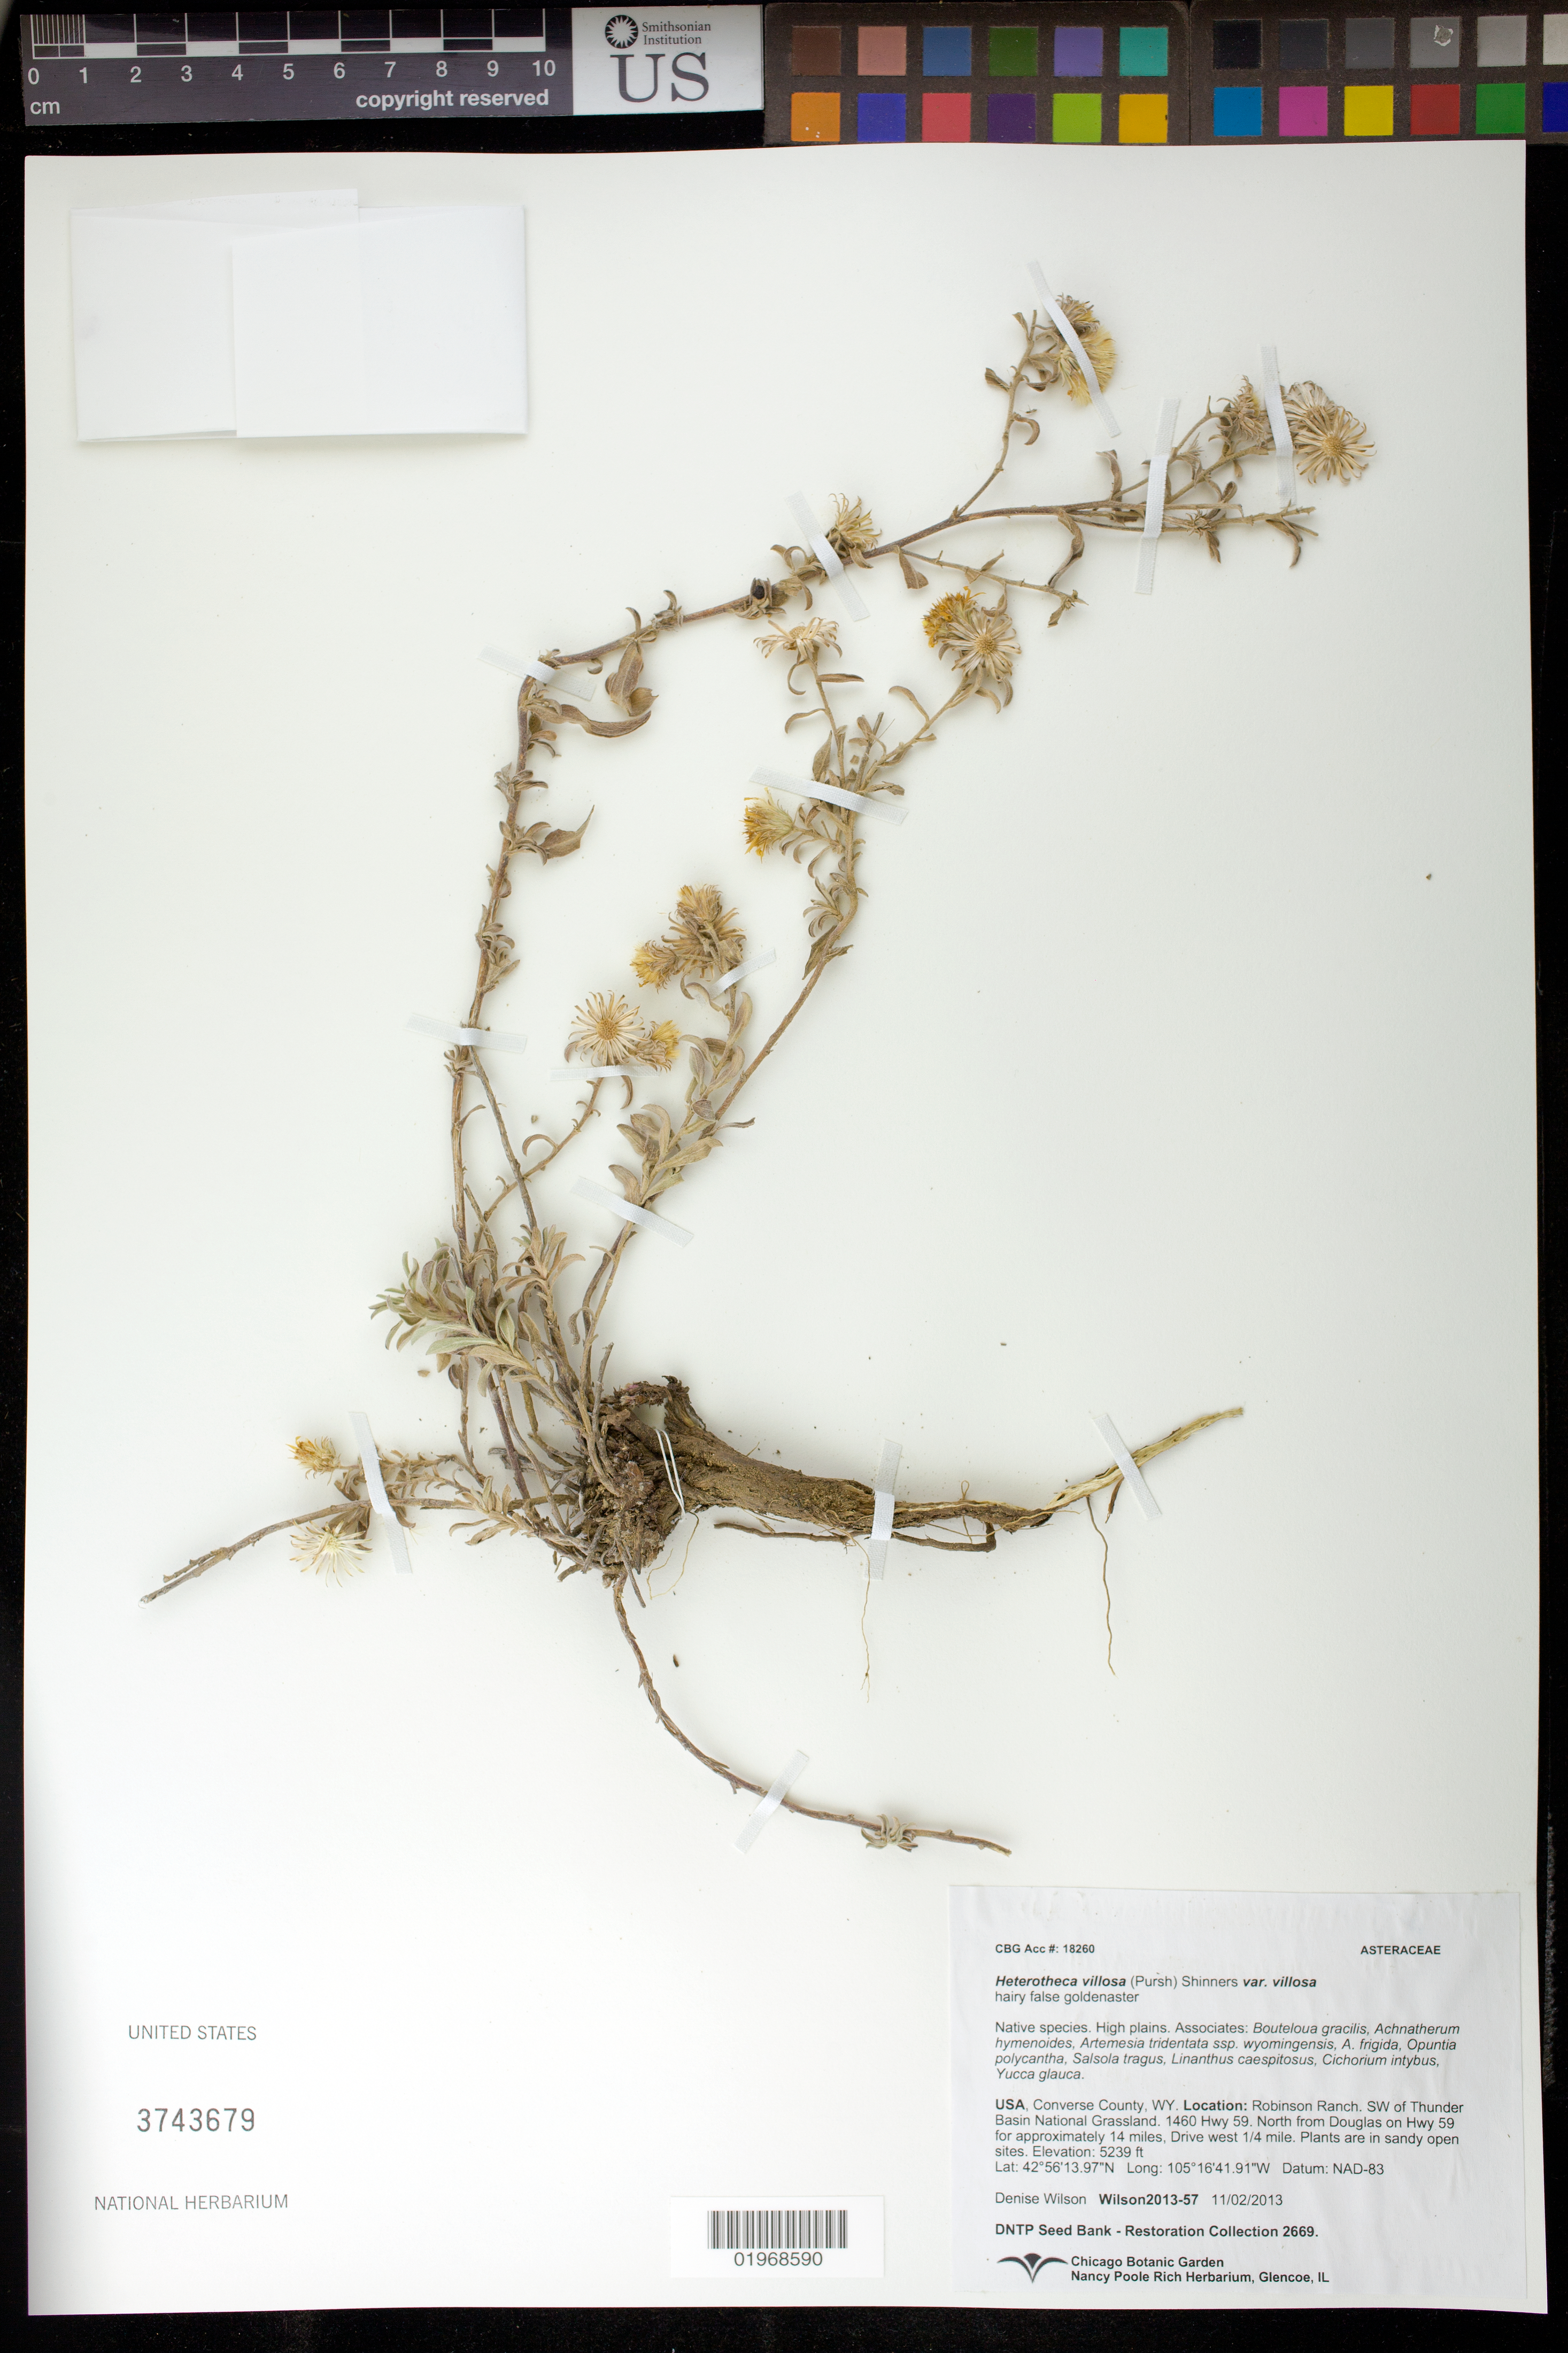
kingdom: Plantae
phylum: Tracheophyta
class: Magnoliopsida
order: Asterales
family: Asteraceae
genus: Heterotheca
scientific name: Heterotheca villosa var. villosa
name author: (Pursh) Shinners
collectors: D. Wilson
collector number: Wilson2013-57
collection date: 2013-11-02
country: United States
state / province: Wyoming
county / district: Converse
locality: Robinson Ranch. SW of Thunder Basin National Grassland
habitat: High Plains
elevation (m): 1597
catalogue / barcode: US 3743679